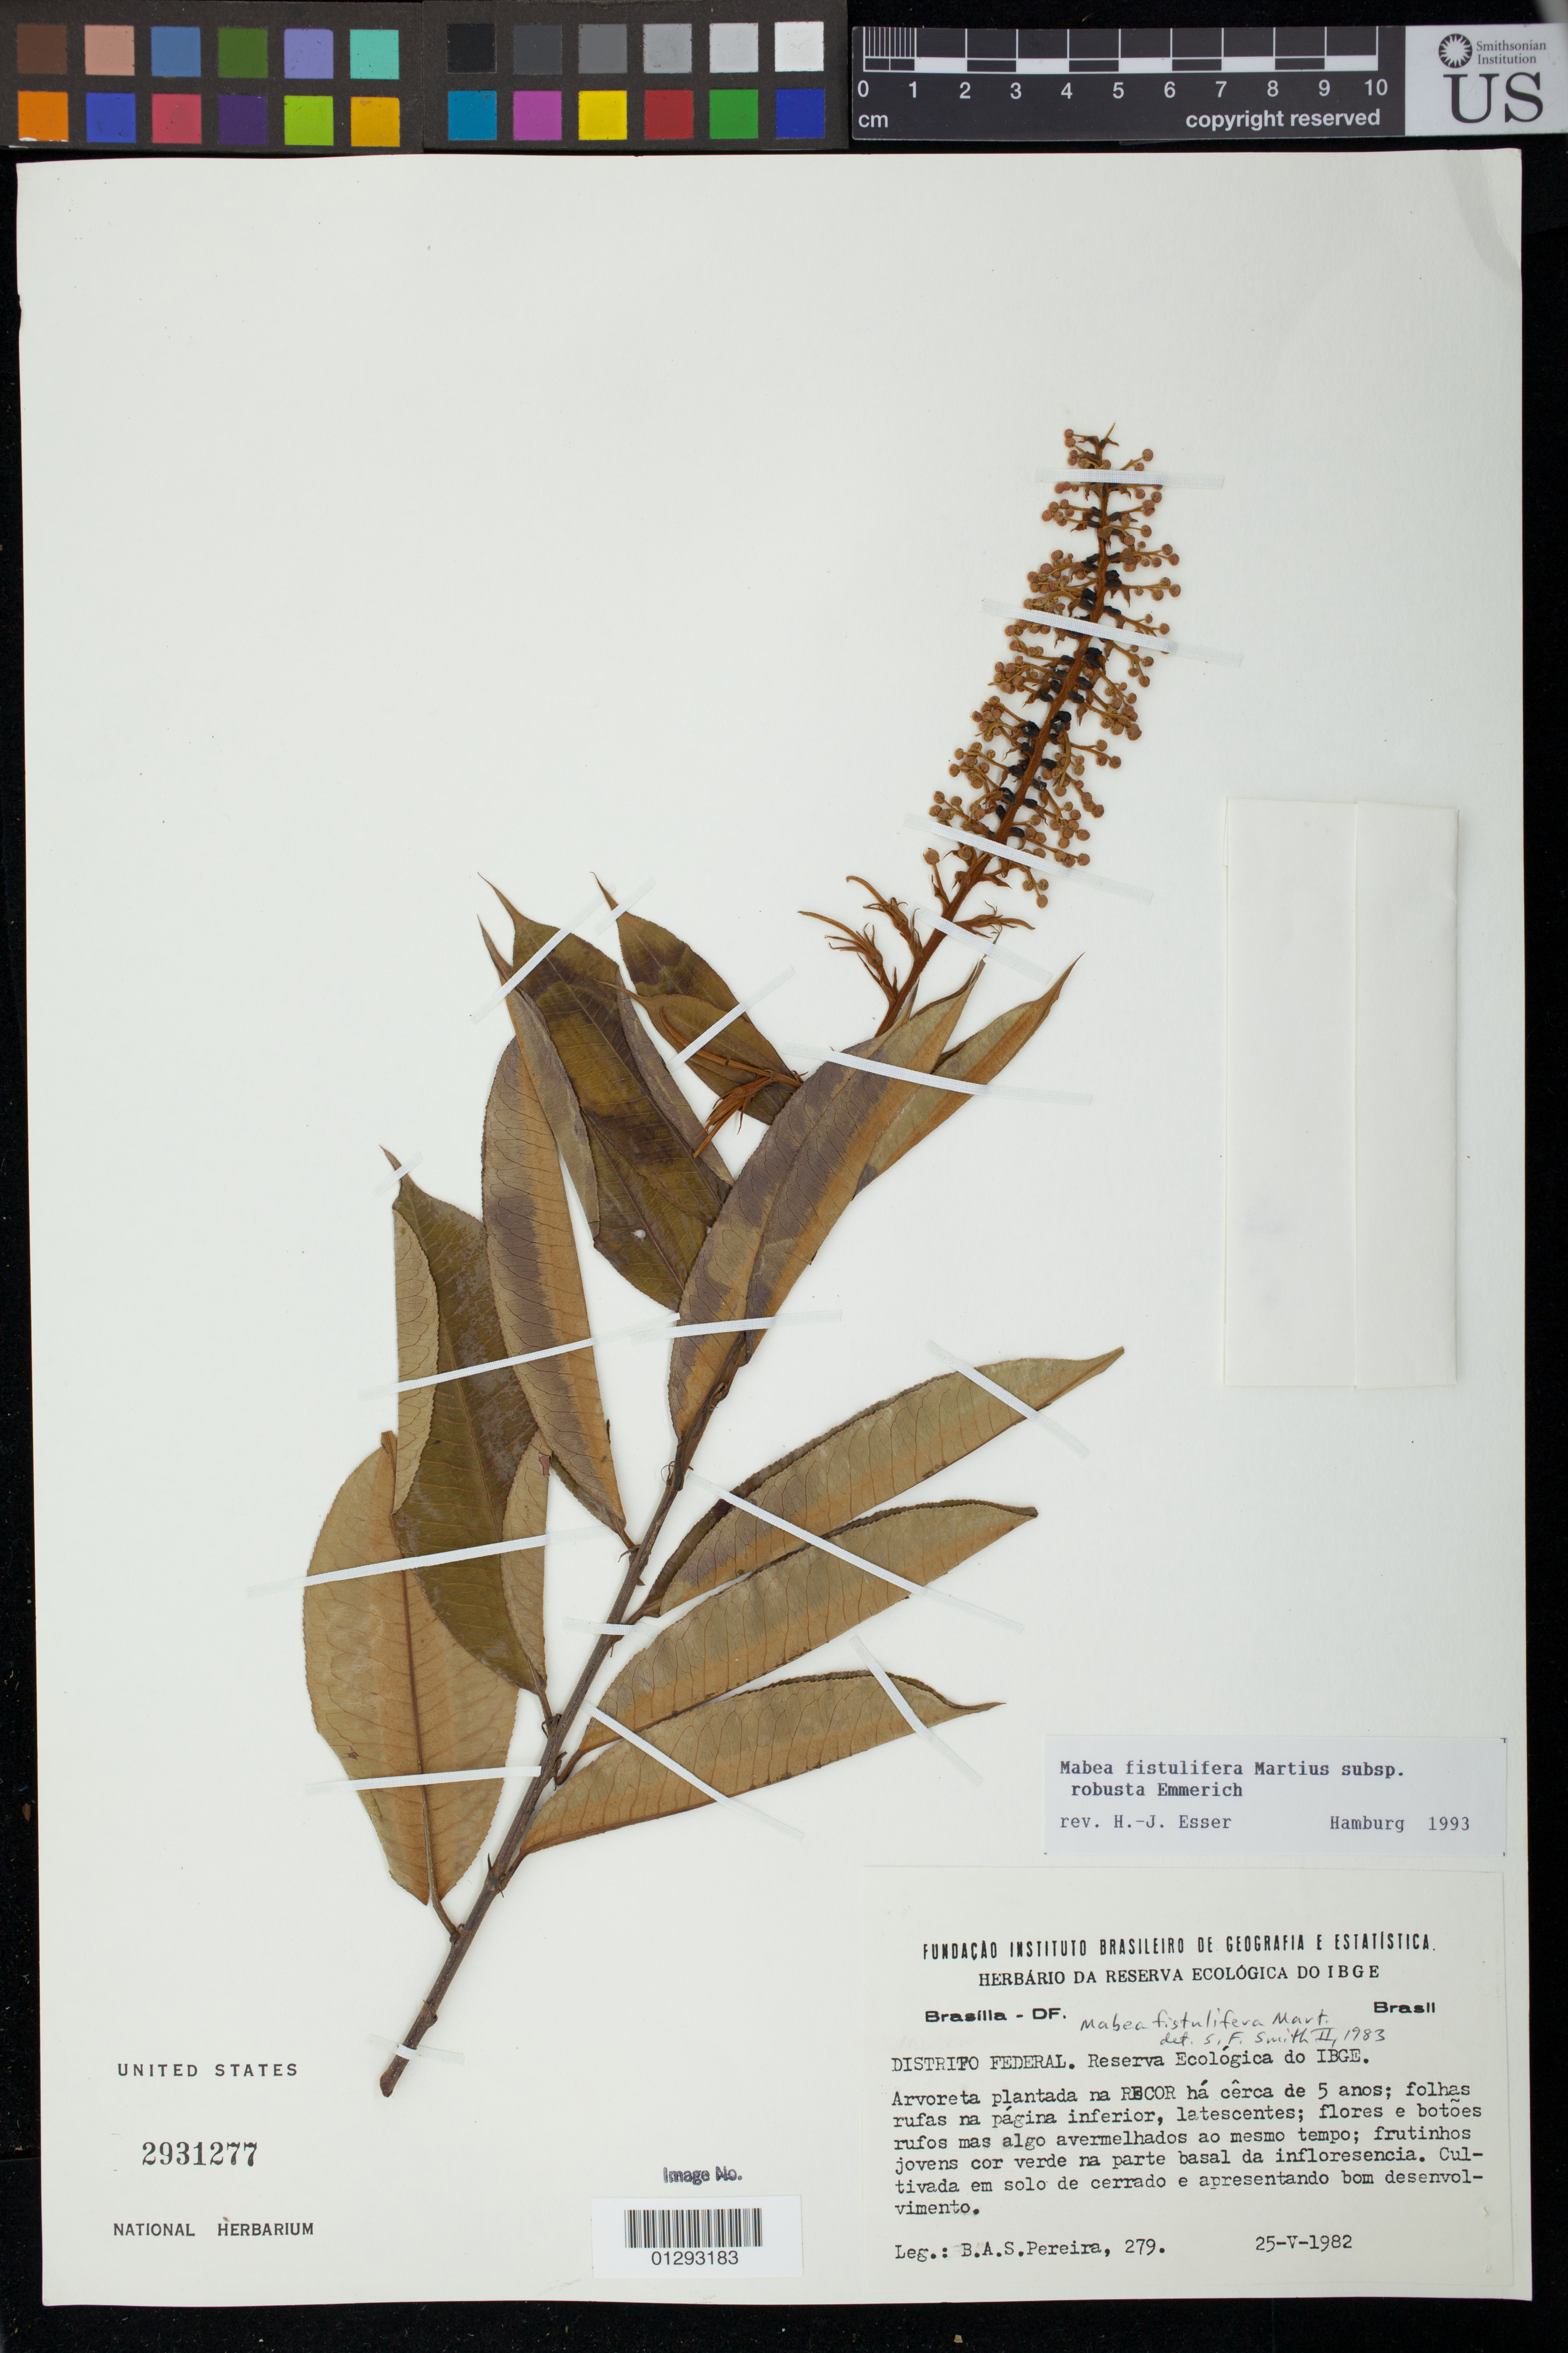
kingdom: Plantae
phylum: Tracheophyta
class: Magnoliopsida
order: Malpighiales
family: Euphorbiaceae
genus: Mabea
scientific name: Mabea fistulifera subsp. robusta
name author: Emmerich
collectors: B. A. S. Pereira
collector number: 279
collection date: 1982-05-25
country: Brazil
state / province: Distrito Federal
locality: Brasília, DISTRITO FEDERAL. Reserva Ecologica do IBGE.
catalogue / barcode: US 2931277